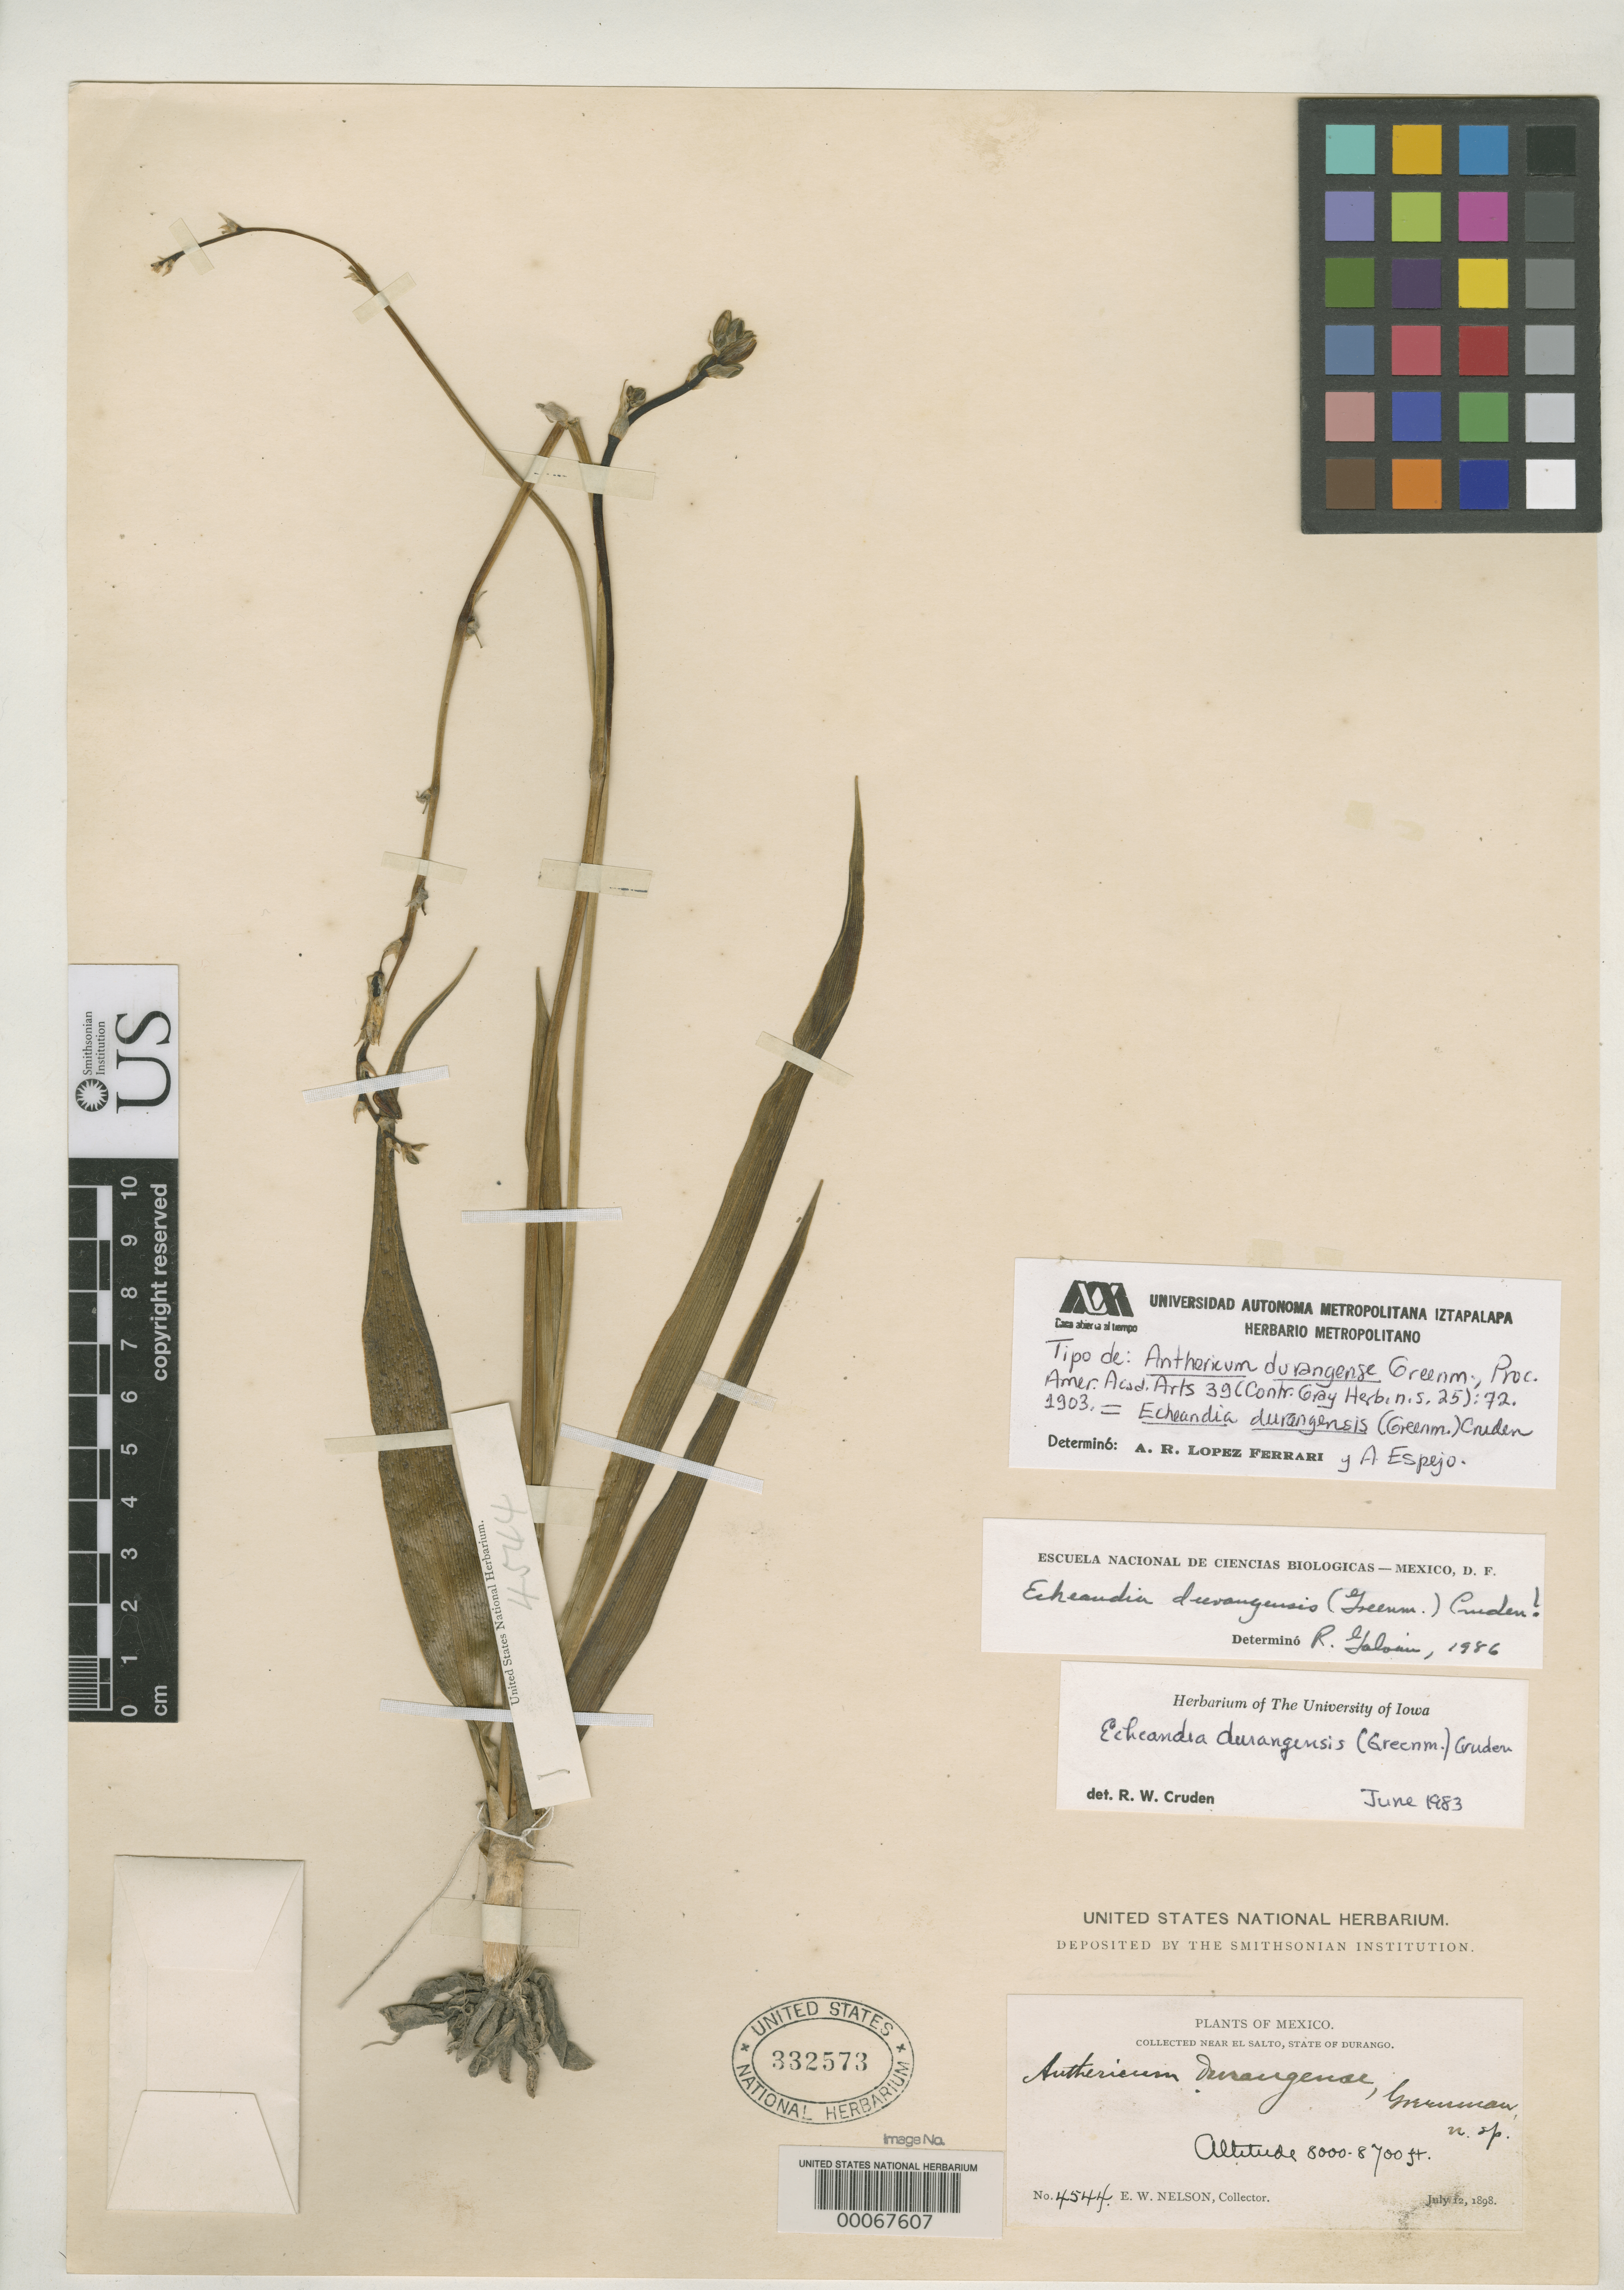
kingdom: Plantae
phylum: Tracheophyta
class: Liliopsida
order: Asparagales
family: Asparagaceae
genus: Anthericum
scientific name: Anthericum durangense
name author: Greenm.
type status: Type Collection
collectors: E. W. Nelson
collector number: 4544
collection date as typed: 12 Jul 1898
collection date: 1898-07-12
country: Mexico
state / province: Durango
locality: El Salto.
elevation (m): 2440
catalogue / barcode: US 332573